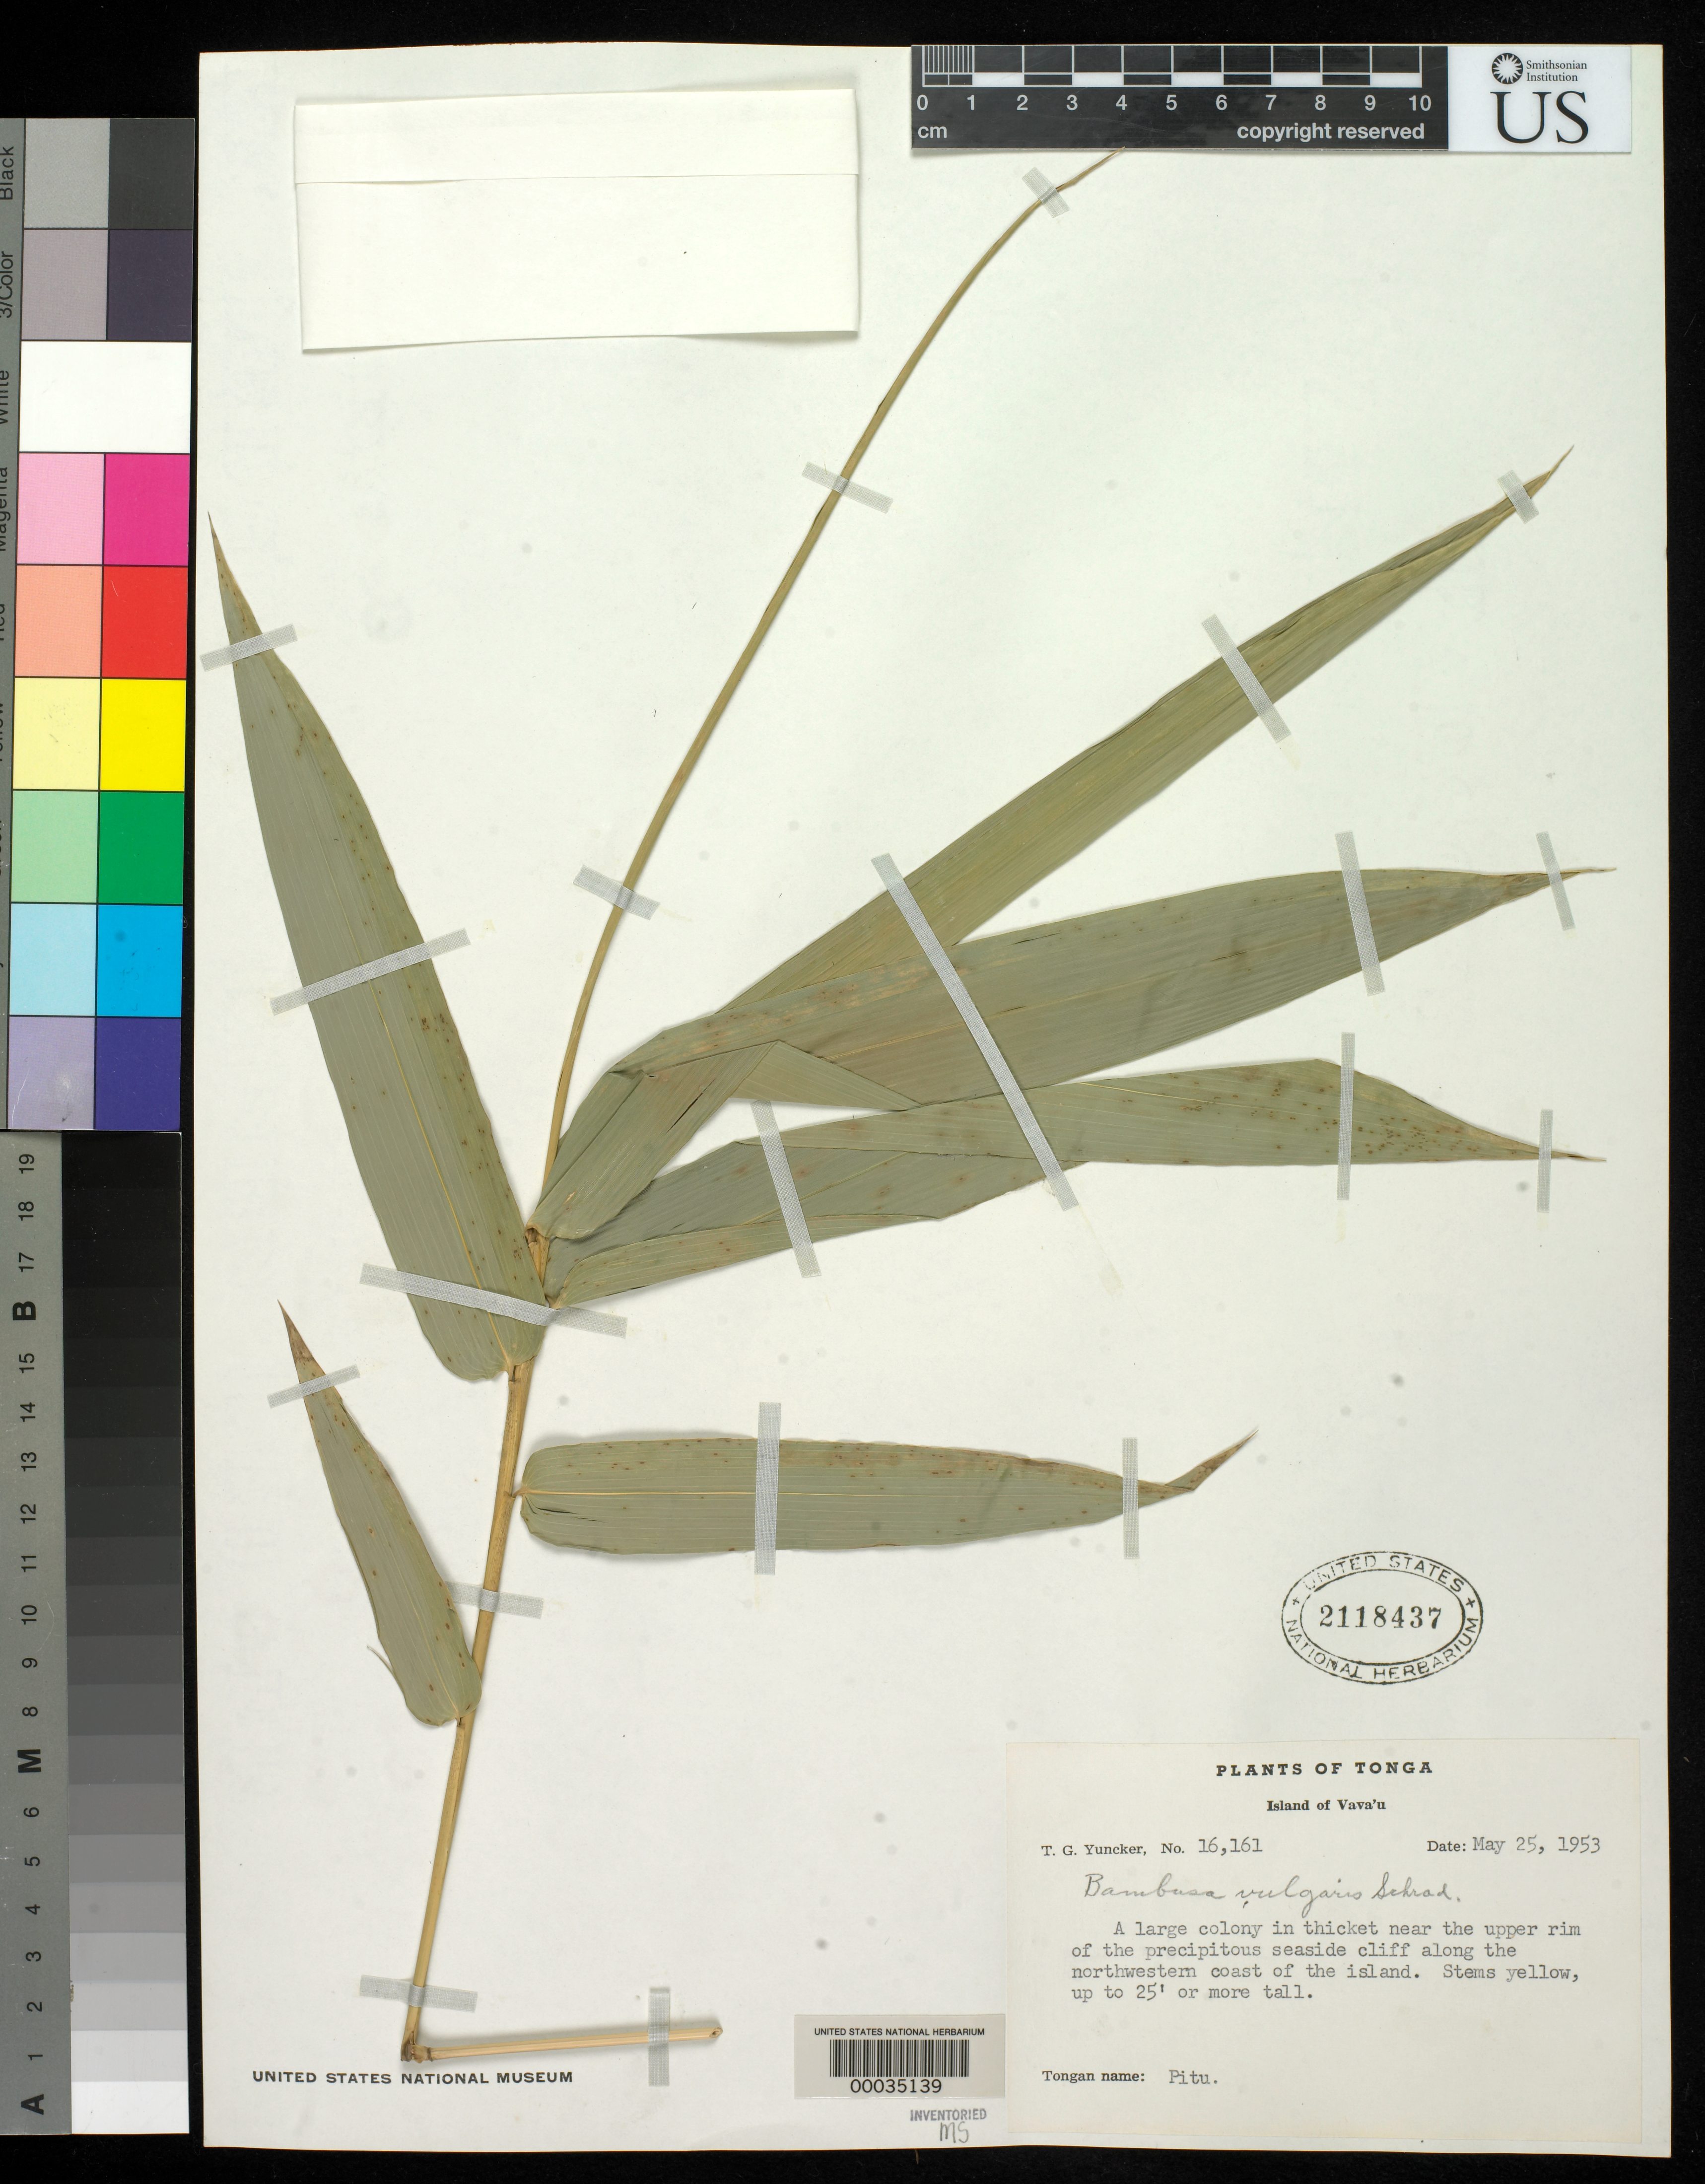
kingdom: Plantae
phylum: Tracheophyta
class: Liliopsida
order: Poales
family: Poaceae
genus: Bambusa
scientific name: Bambusa vulgaris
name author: Schrad. ex J.C. Wendl.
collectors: T. G. Yuncker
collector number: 16161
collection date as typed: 25 May 1953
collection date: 1953-05-25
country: Tonga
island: Vava'u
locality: Vava'u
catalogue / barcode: US 2118437